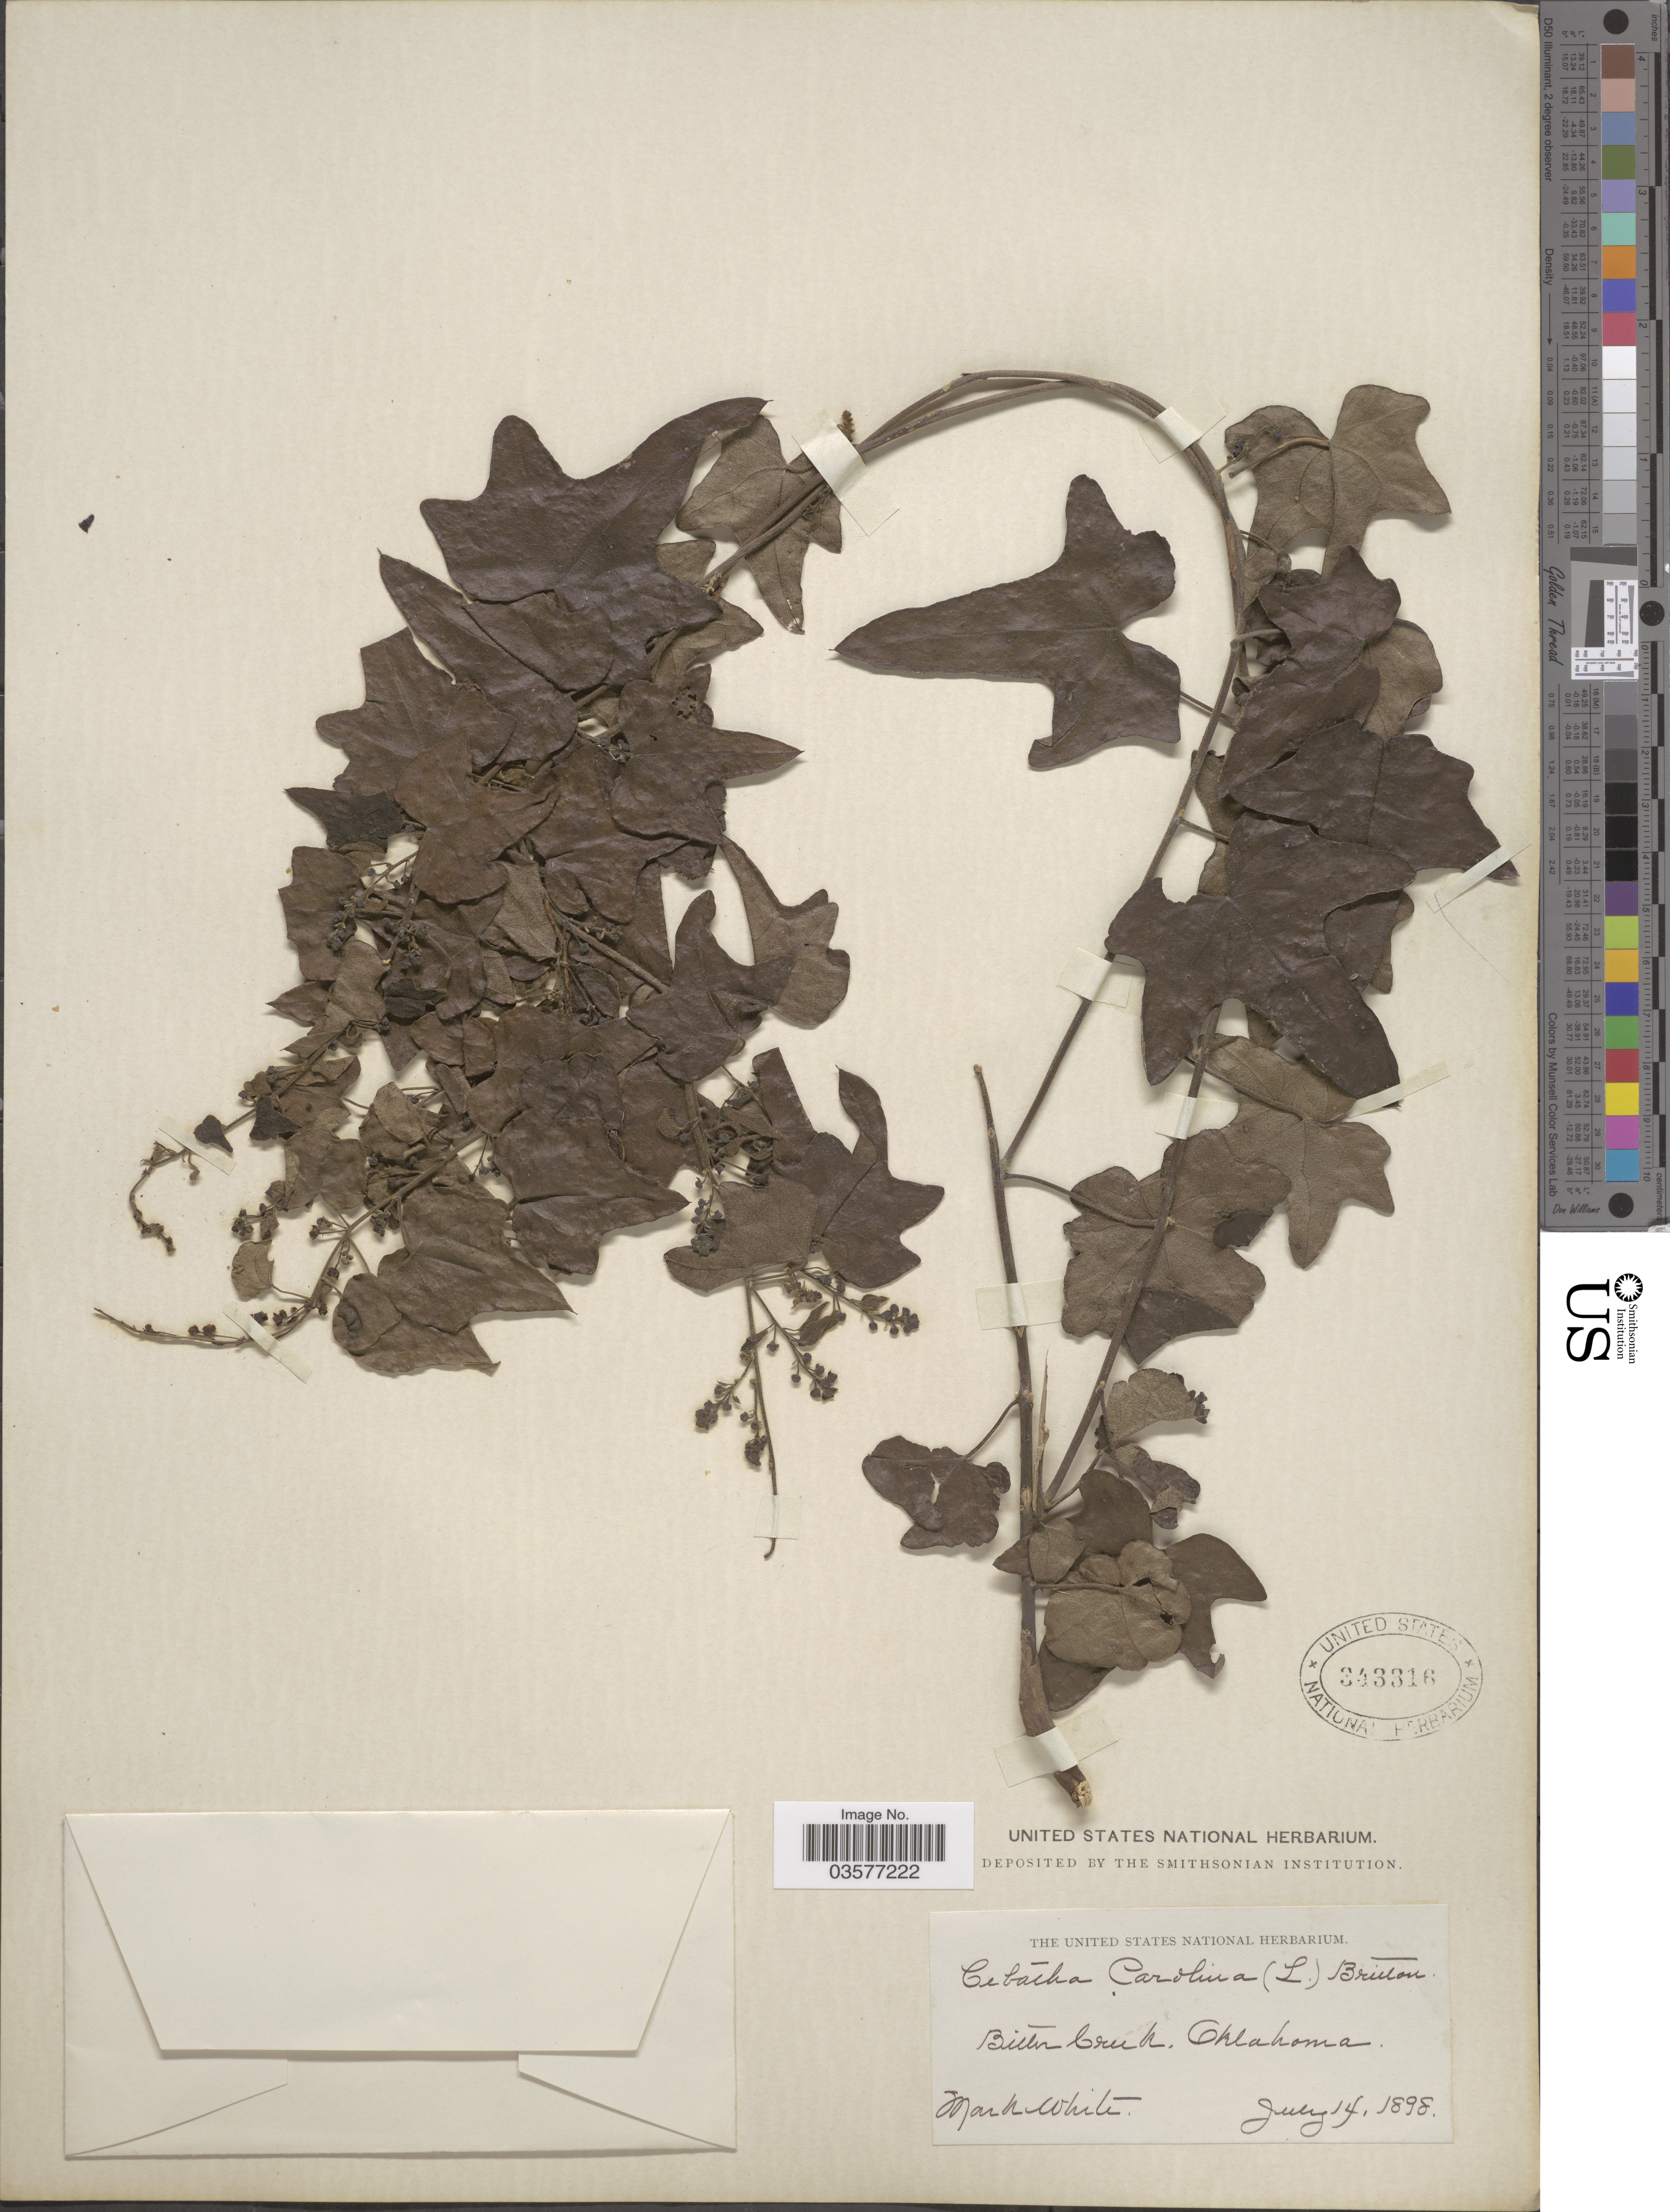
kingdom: Plantae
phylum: Tracheophyta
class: Magnoliopsida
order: Ranunculales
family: Menispermaceae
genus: Cocculus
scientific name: Cocculus carolinus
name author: (L.) DC.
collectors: M. White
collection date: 1898-07-14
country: United States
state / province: Oklahoma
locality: Bitter Creek.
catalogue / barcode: US 343316